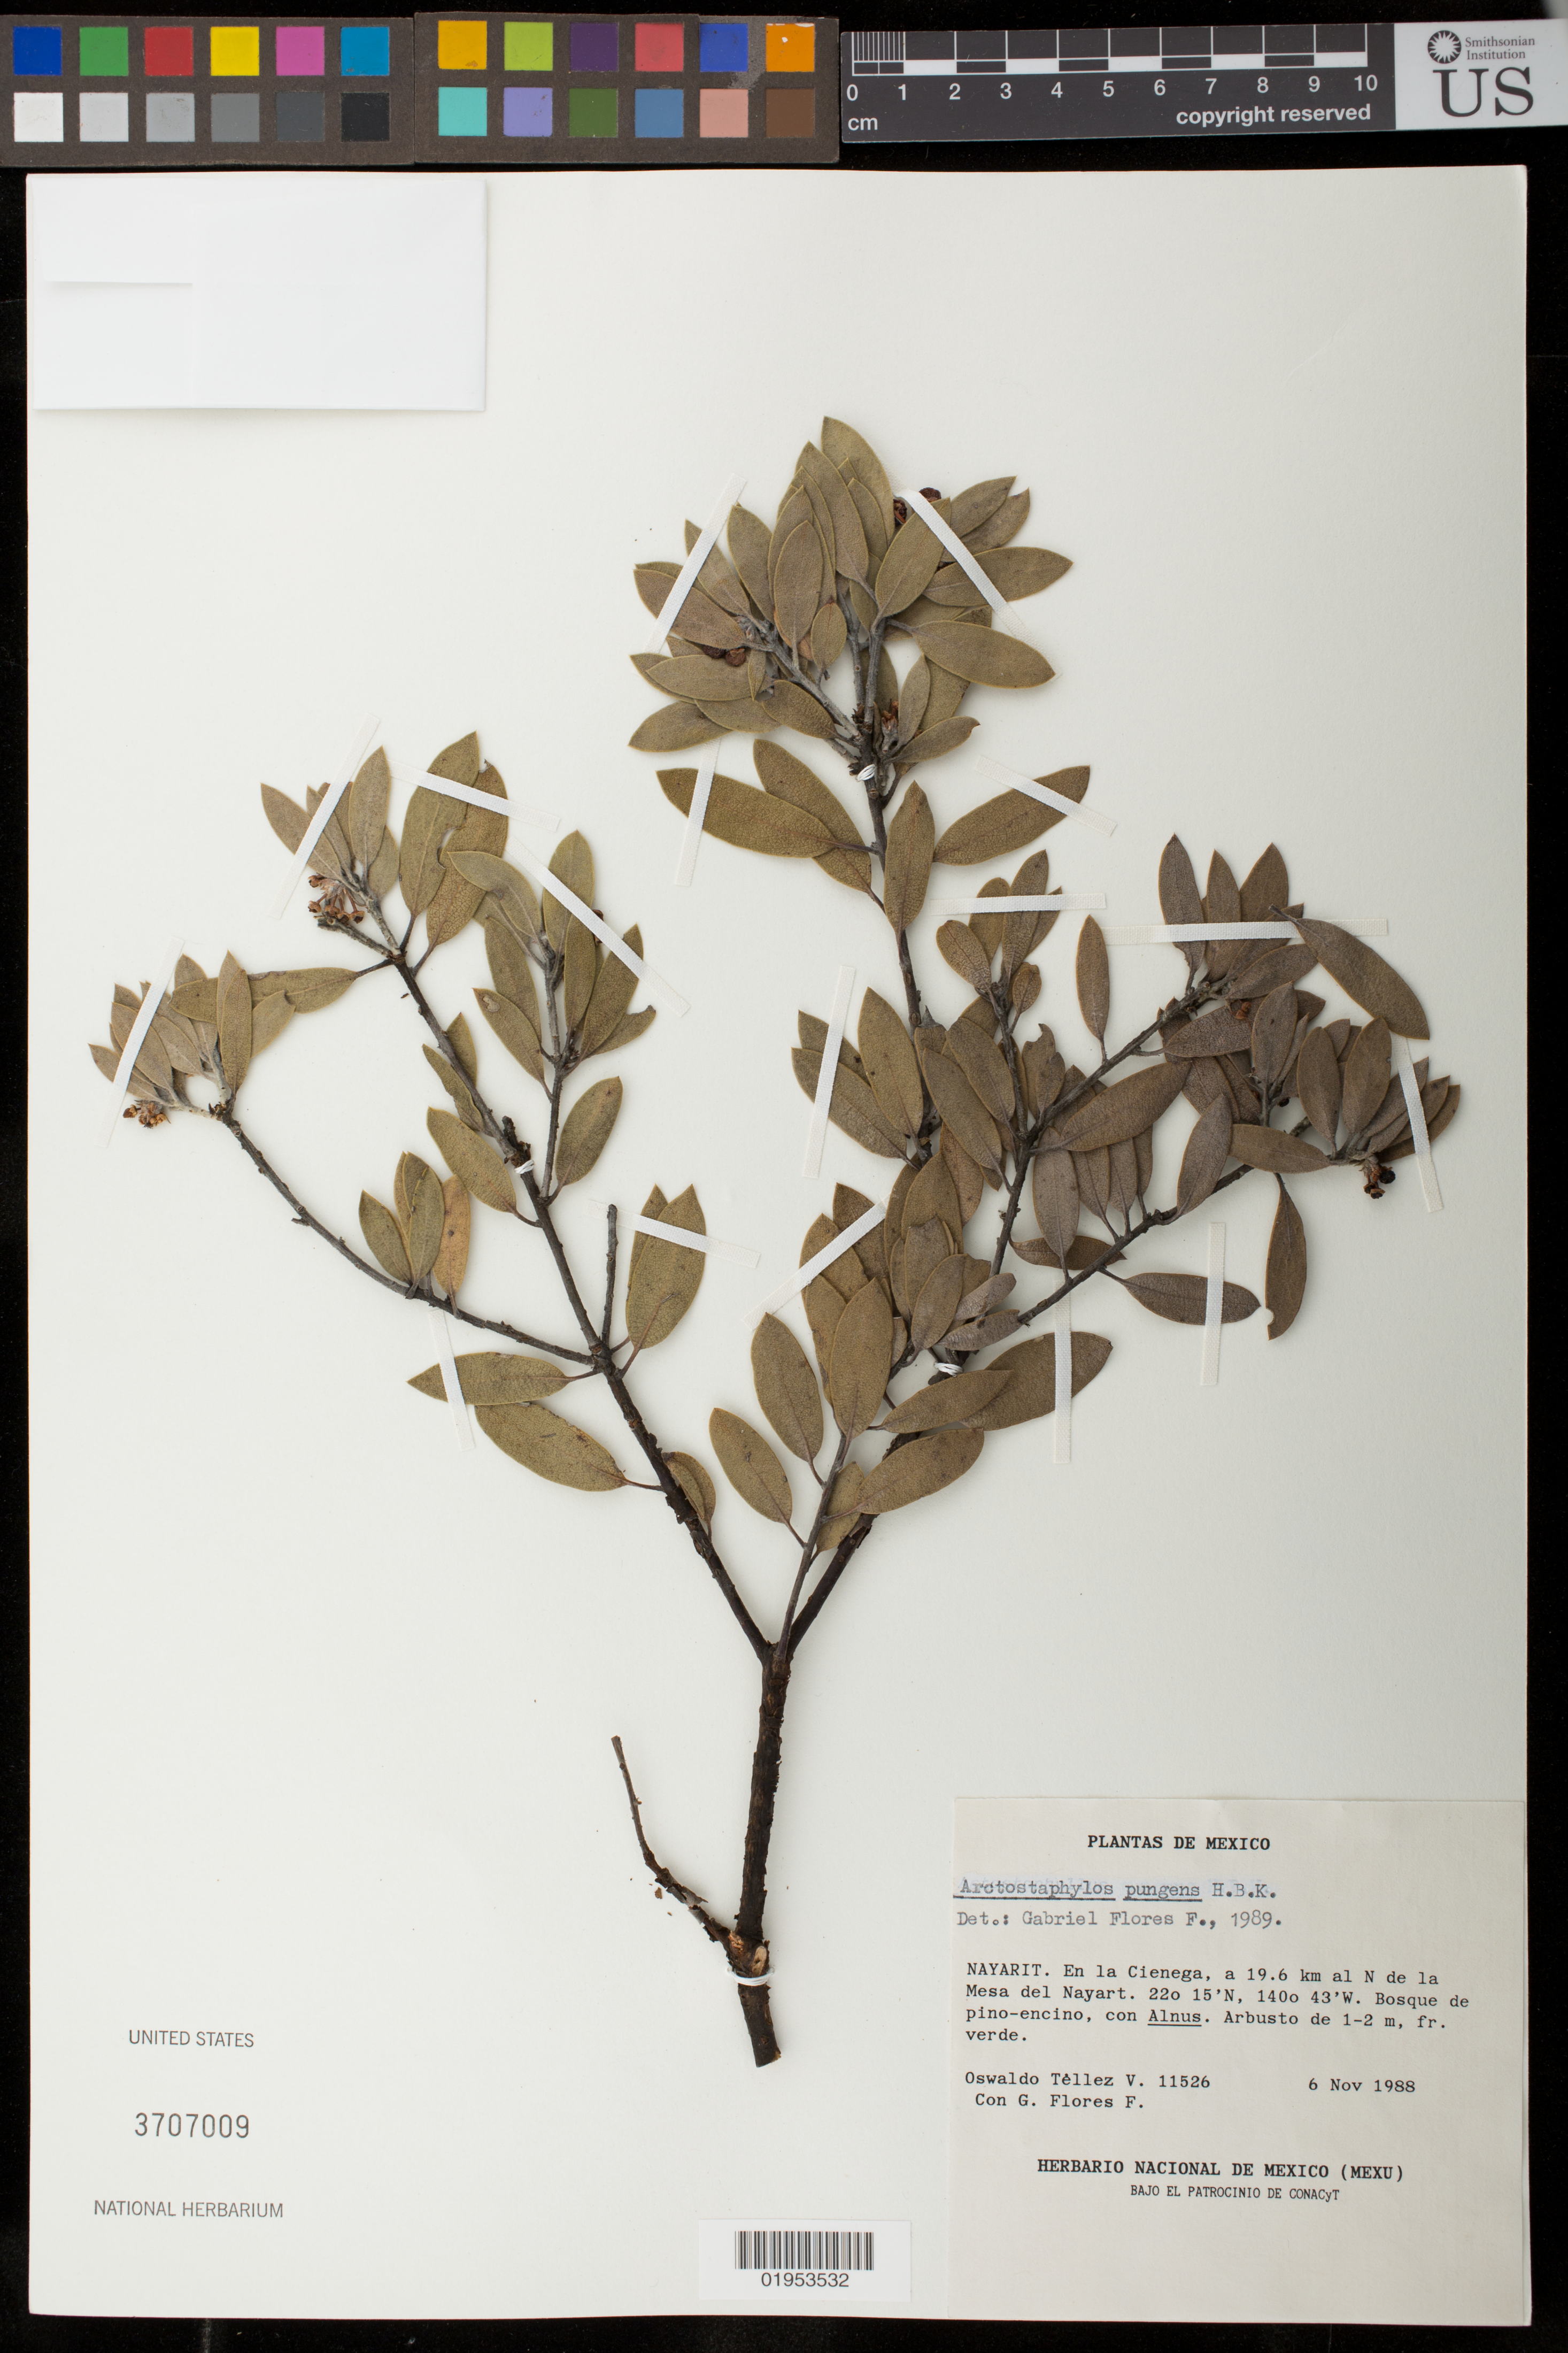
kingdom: Plantae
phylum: Tracheophyta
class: Magnoliopsida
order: Ericales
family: Ericaceae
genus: Arctostaphylos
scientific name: Arctostaphylos pungens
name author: Kunth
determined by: Flores F., G.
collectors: O. Téllez V. & G. Flores F.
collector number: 11526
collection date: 1988-11-06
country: Mexico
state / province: Nayarit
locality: En la Cienega, a 19.6 km. al N de la Mesa del Nayarit.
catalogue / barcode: US 3707009